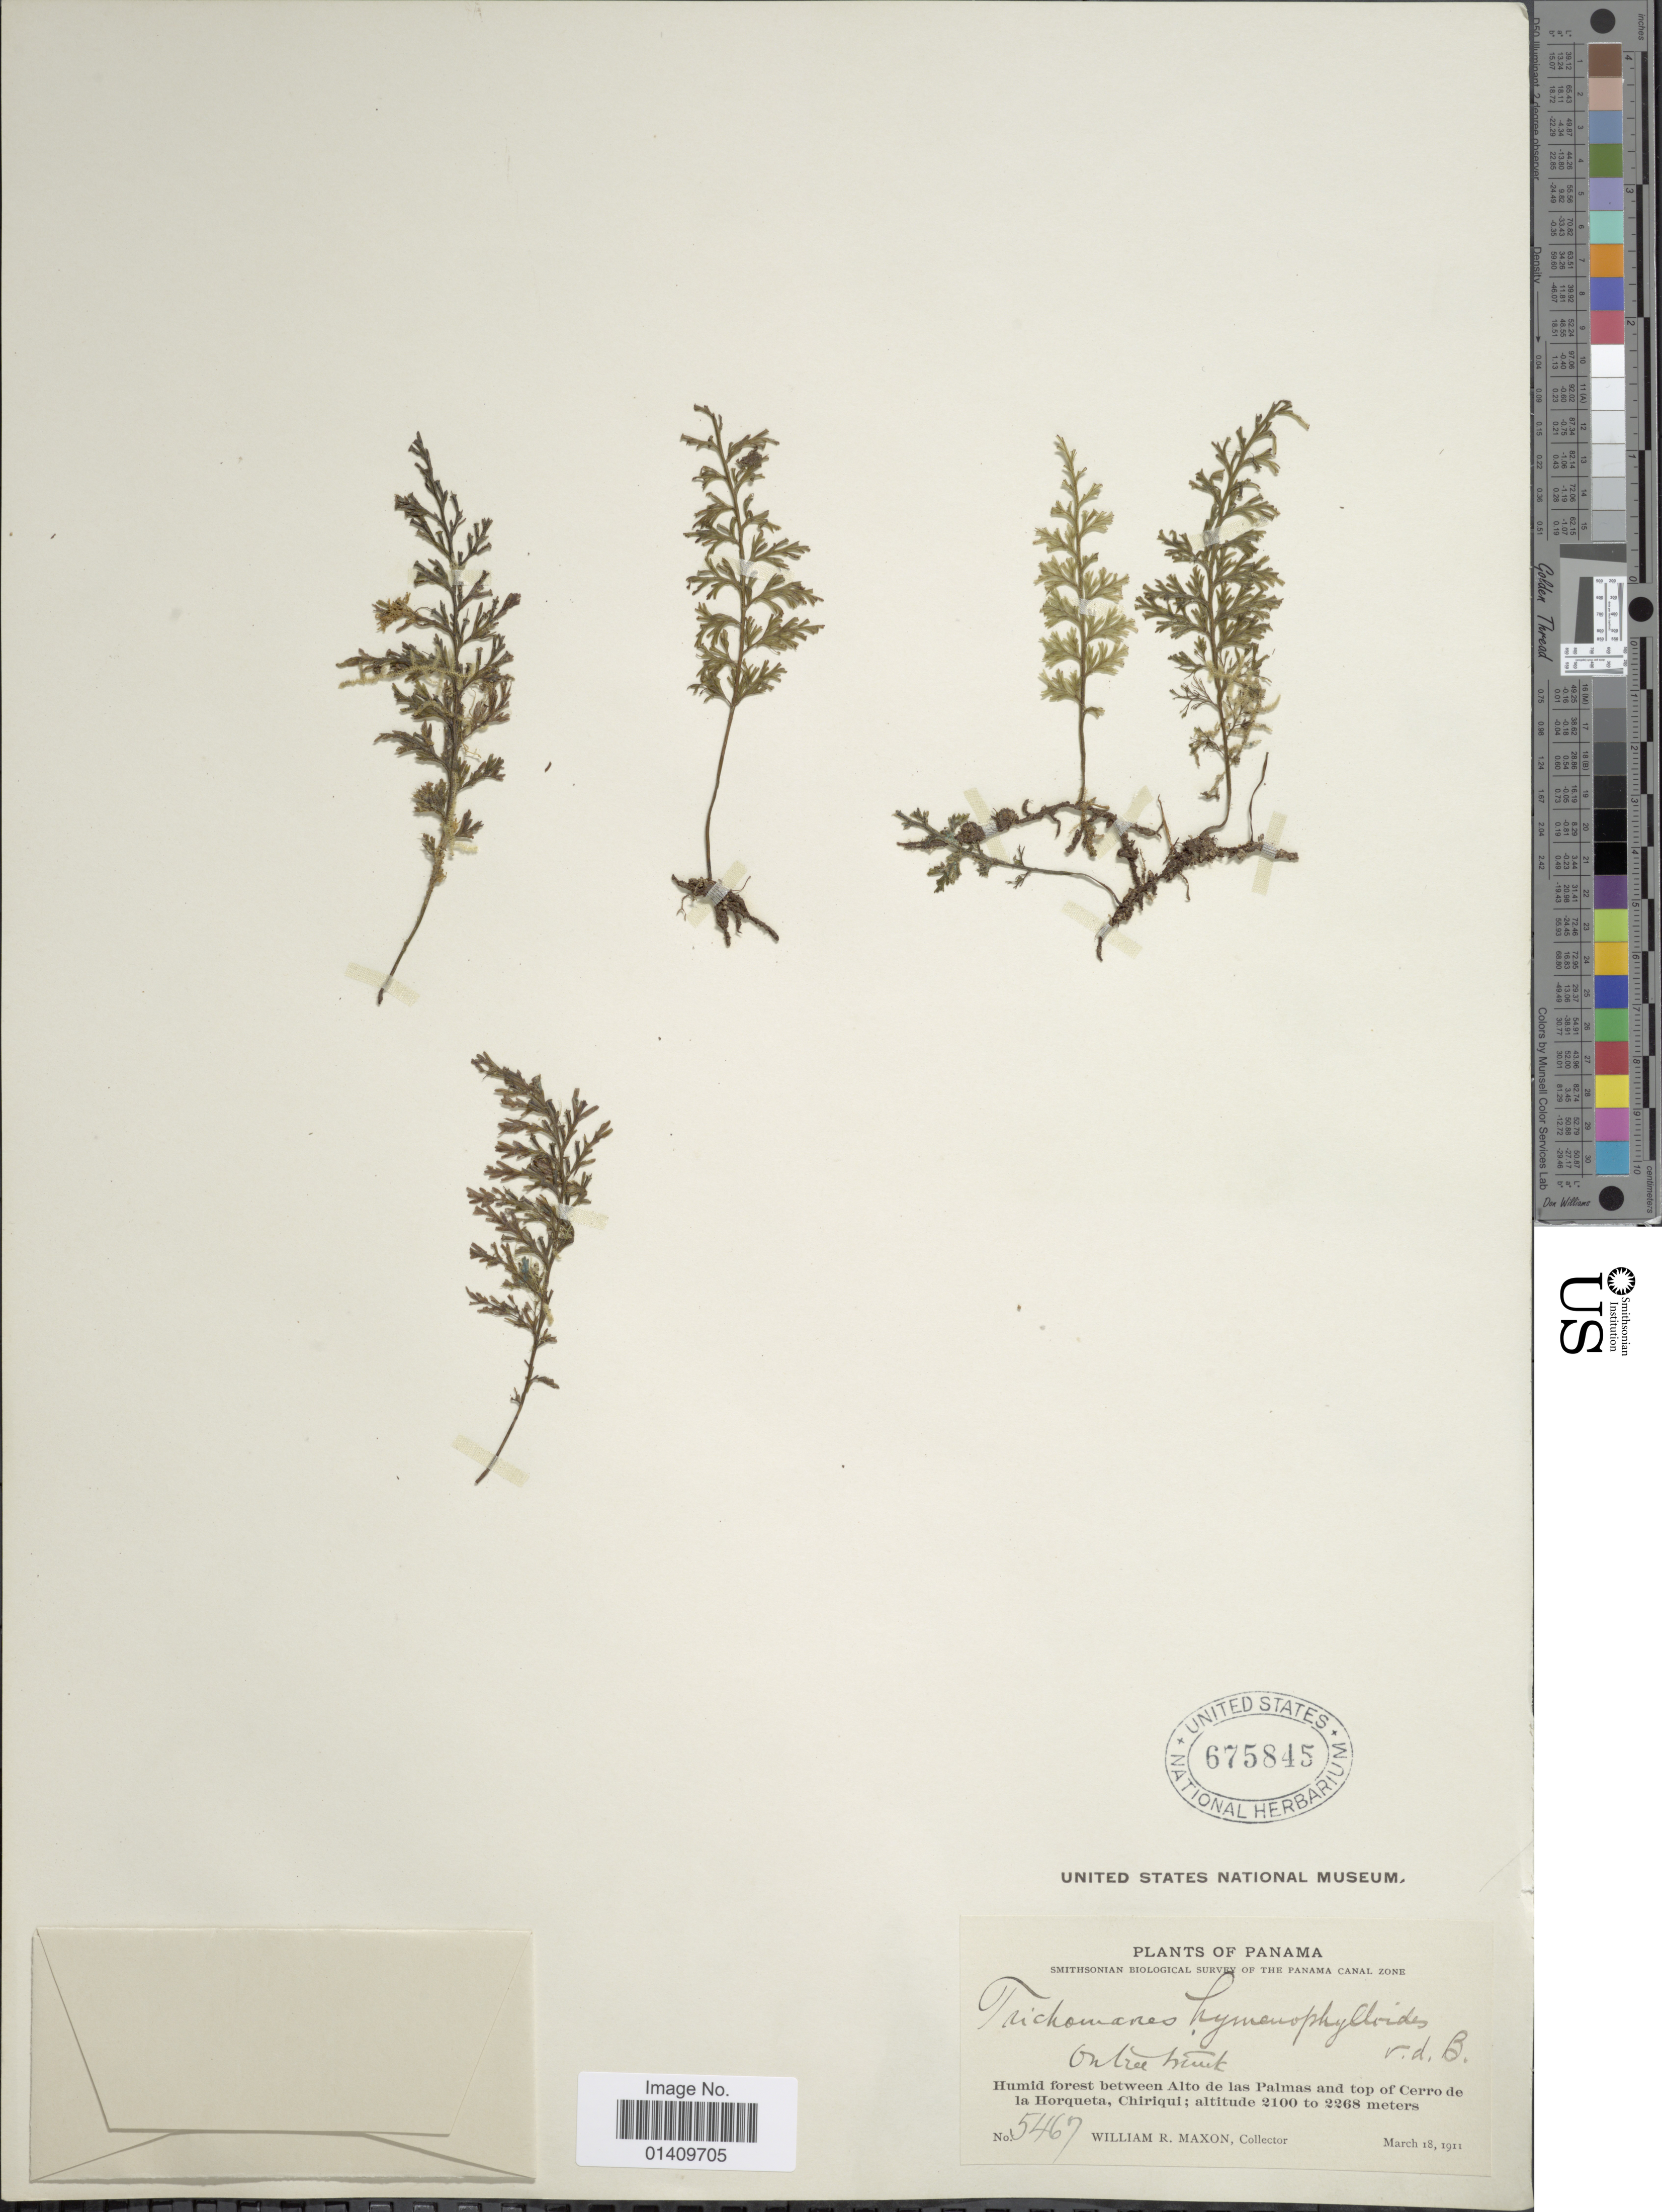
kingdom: Plantae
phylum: Tracheophyta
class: Polypodiopsida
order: Hymenophyllales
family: Hymenophyllaceae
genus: Polyphlebium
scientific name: Polyphlebium diaphanum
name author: (Kunth) Ebihara & Dubuisson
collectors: W. R. Maxon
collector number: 5467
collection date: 1911-03-18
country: Panama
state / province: Chiriqui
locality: Humid forest between Alto de las Palmas and top of Cerro de la Horquete Chiriqui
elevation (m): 2100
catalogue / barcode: US 675845